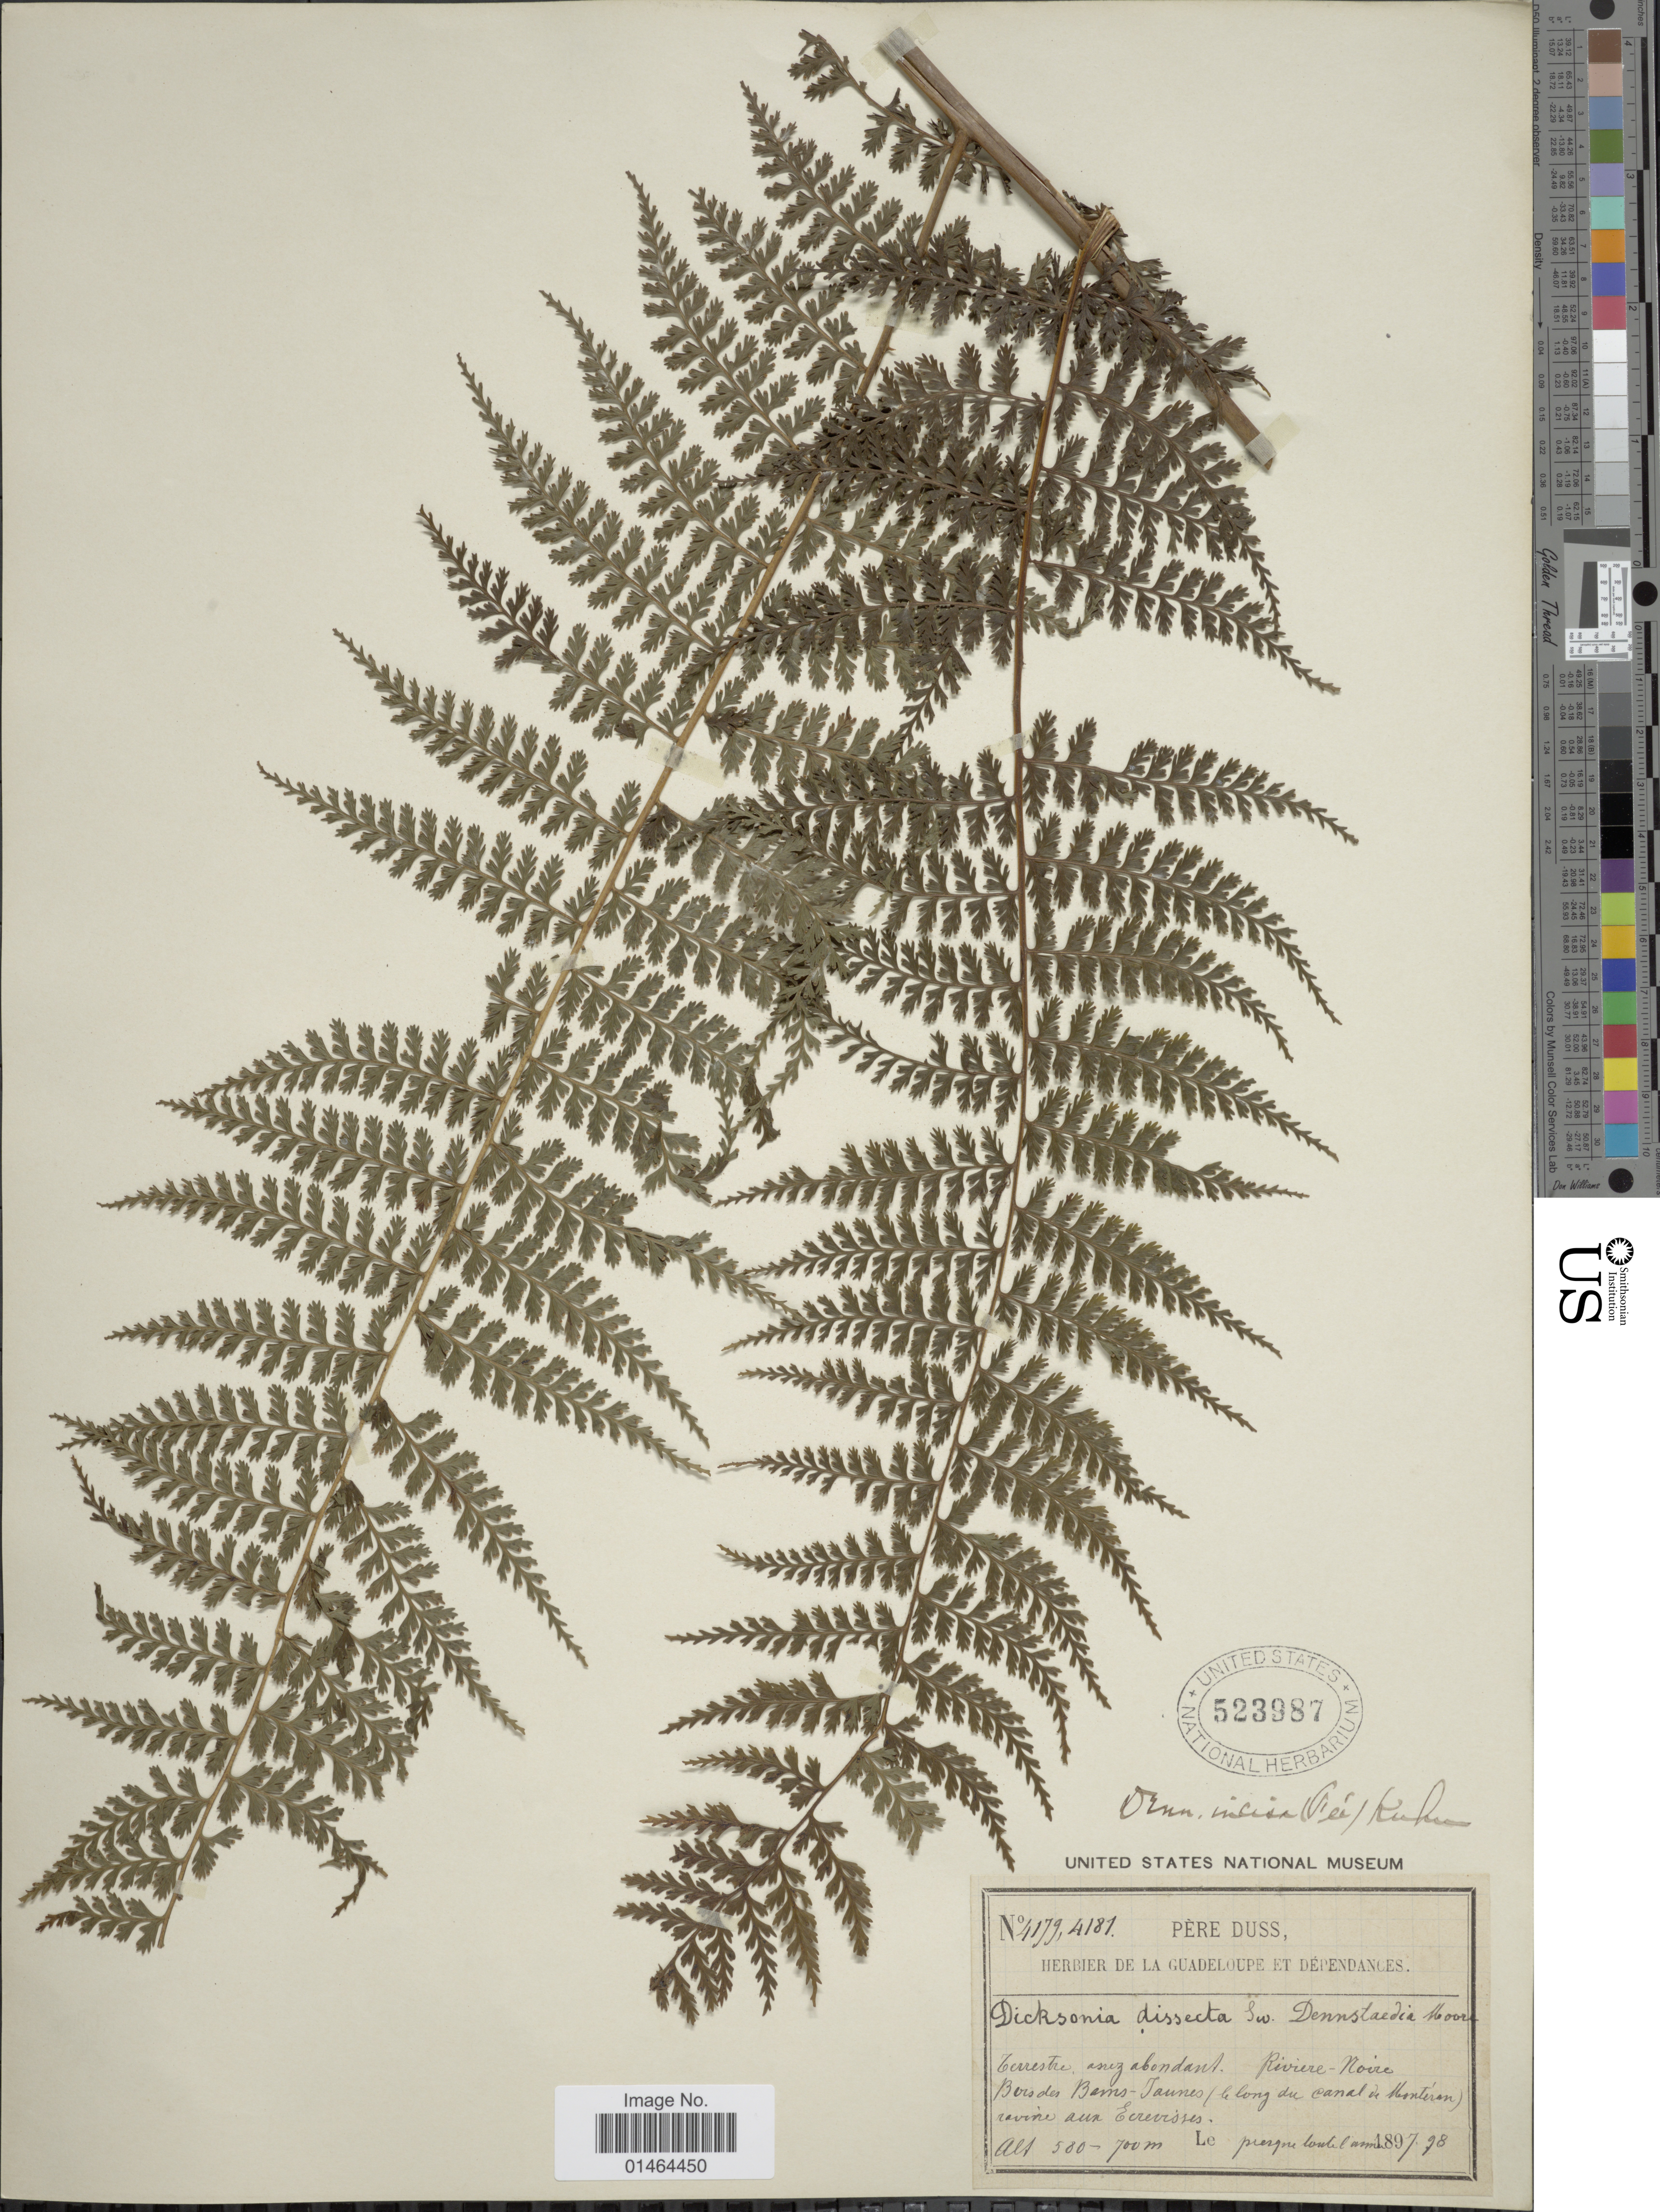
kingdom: Plantae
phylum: Tracheophyta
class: Polypodiopsida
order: Polypodiales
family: Dennstaedtiaceae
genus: Dennstaedtia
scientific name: Dennstaedtia dissecta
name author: (Sw.) T. Moore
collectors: Père Duss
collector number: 4179/4181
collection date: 1897/1898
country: Guadeloupe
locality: Rivière Noire. Bois des Bains- Jaunes (le long du canal de Montéran) Ravine aux Écrevisses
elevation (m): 500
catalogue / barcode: US 523987